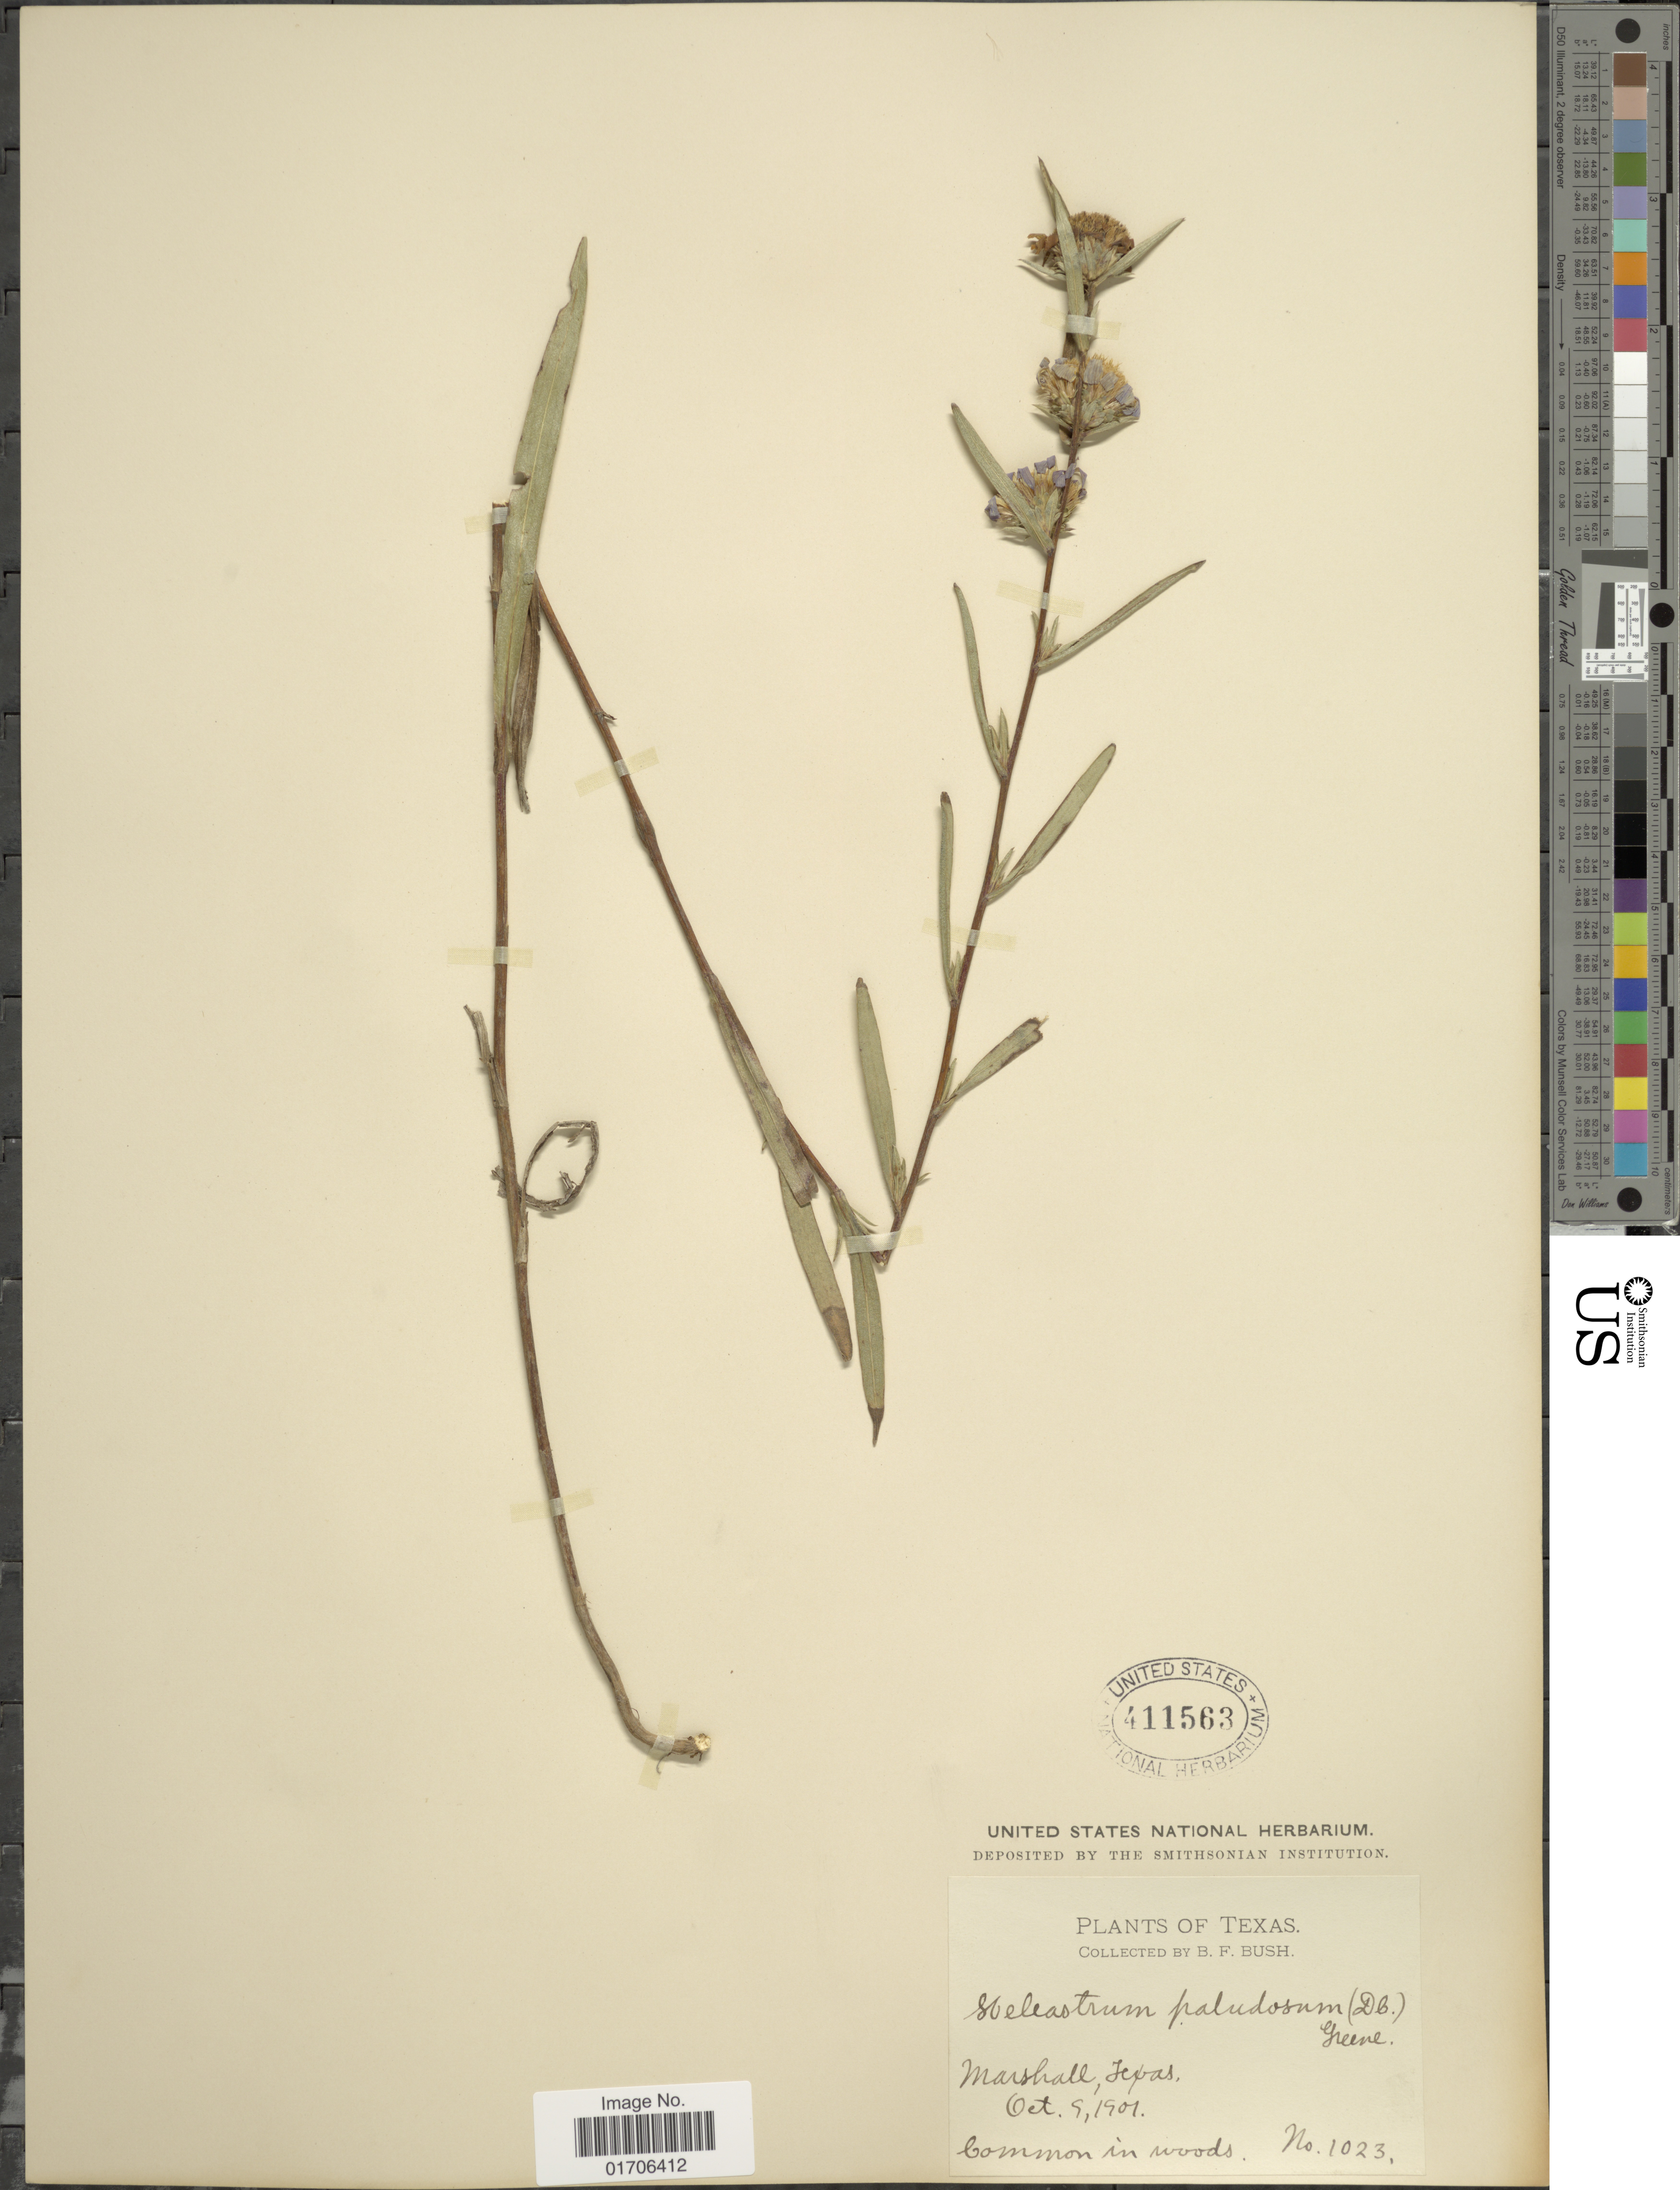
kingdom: Plantae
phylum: Tracheophyta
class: Magnoliopsida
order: Asterales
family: Asteraceae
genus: Eurybia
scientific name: Eurybia hemispherica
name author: G.L. Nesom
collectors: B. F. Bush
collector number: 1023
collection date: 1901-10-09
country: United States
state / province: Texas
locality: Texas. Marshall.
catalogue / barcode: US 411563